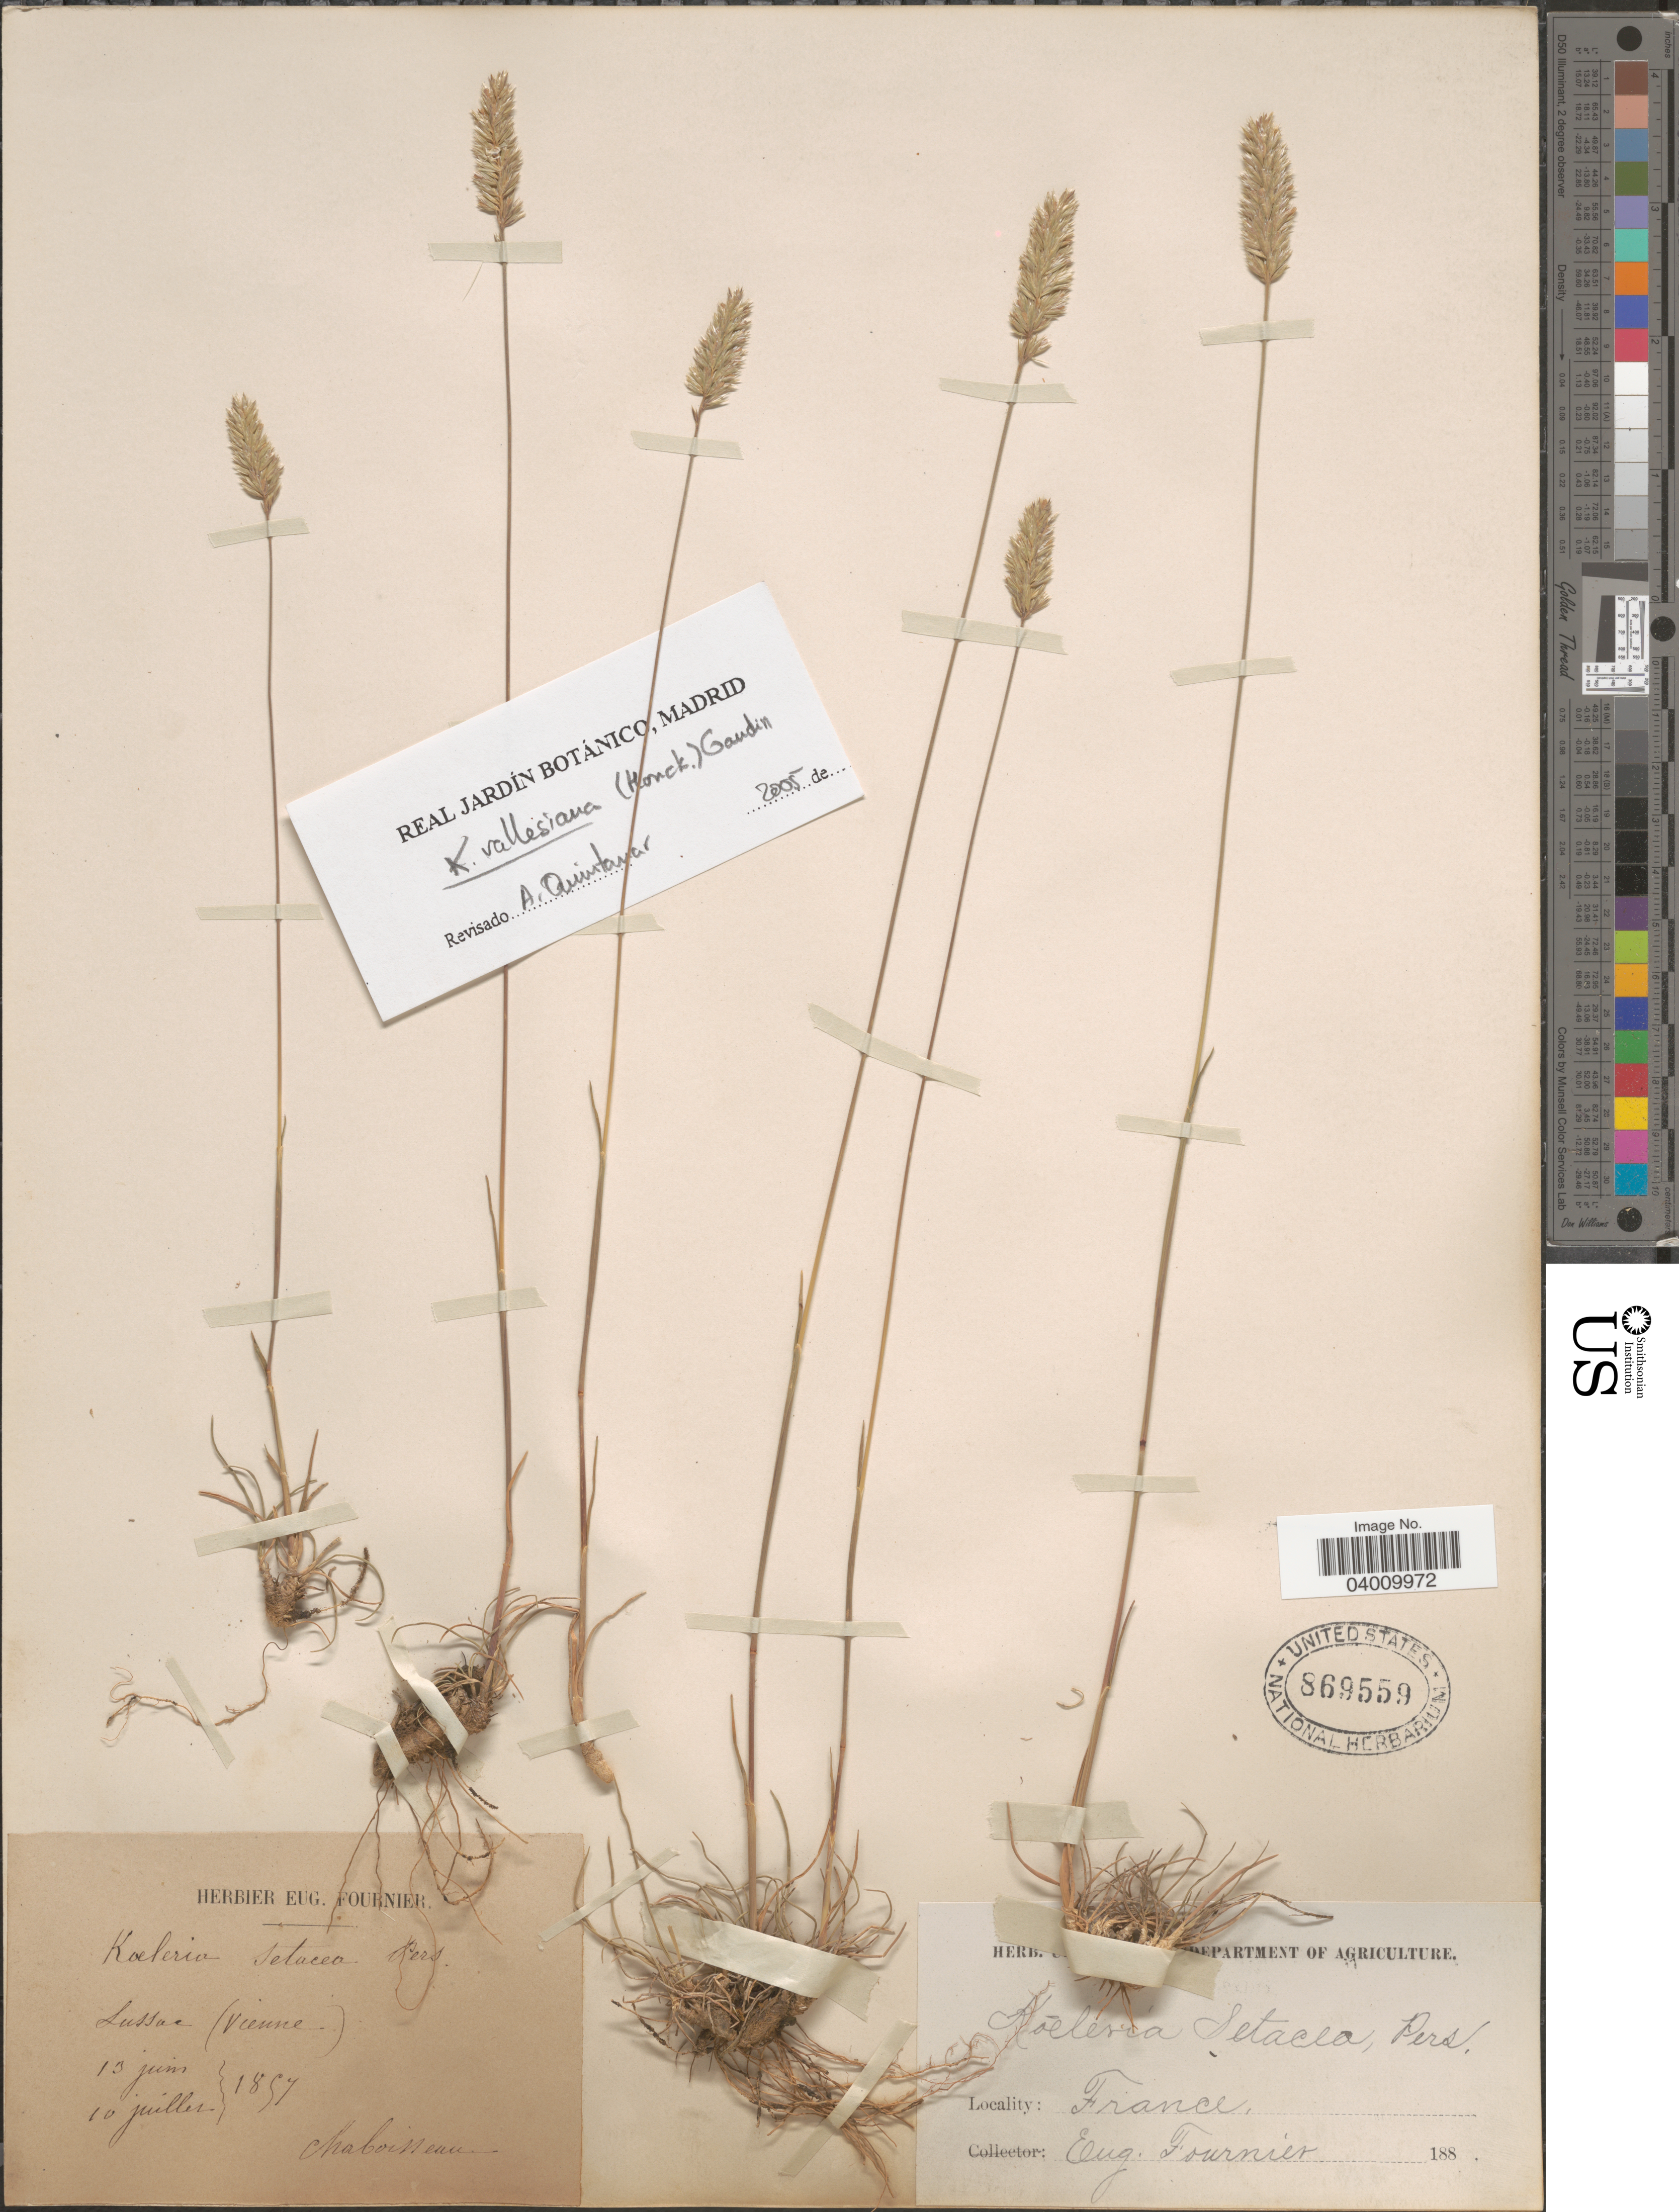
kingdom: Plantae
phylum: Tracheophyta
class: Liliopsida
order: Poales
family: Poaceae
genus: Koeleria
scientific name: Koeleria vallesiana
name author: (Honck.) Gaudin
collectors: Chaboisseau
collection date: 1897-06-13/1897-07-10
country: France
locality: Lussac (Vienne).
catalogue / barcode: US 869559